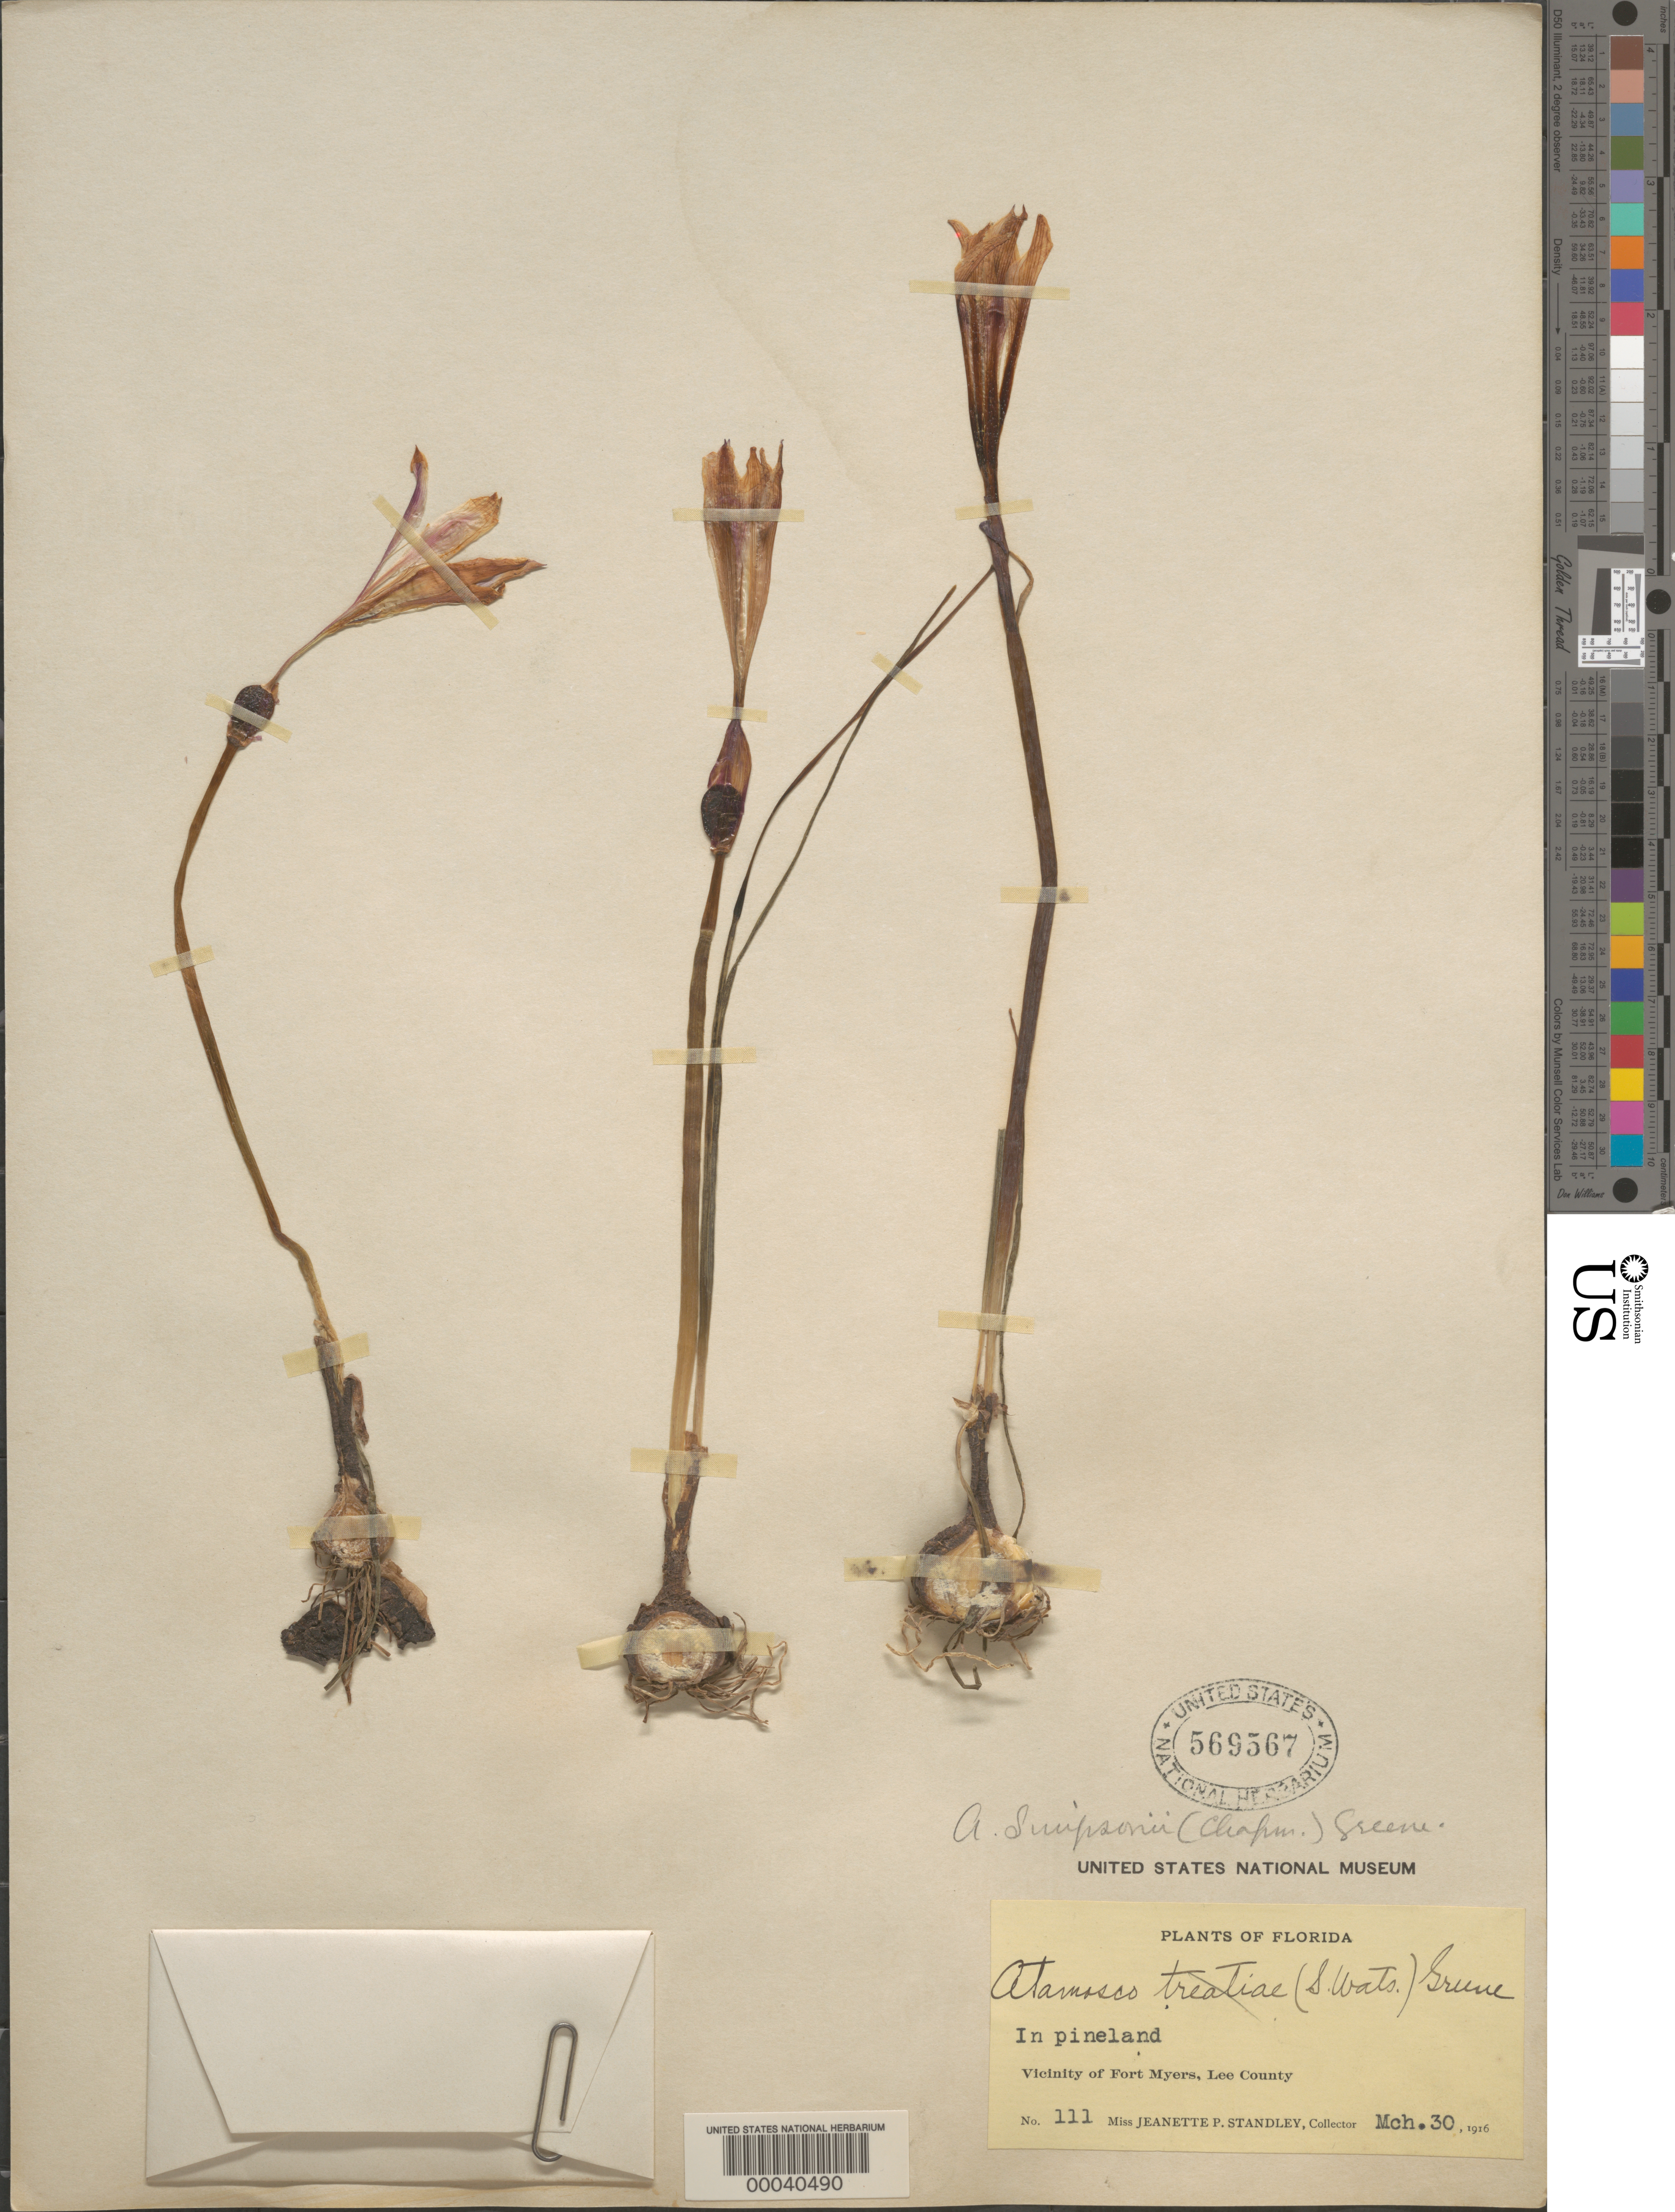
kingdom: Plantae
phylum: Tracheophyta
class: Liliopsida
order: Asparagales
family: Amaryllidaceae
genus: Zephyranthes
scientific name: Zephyranthes simpsonii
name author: Chapm.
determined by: Strong, Mark T.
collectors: J. P. Standley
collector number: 111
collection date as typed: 30 Mar 1916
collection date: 1916-03-30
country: United States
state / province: Florida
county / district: Lee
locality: Vicinity of ft. myers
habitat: In pineland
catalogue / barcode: US 569567